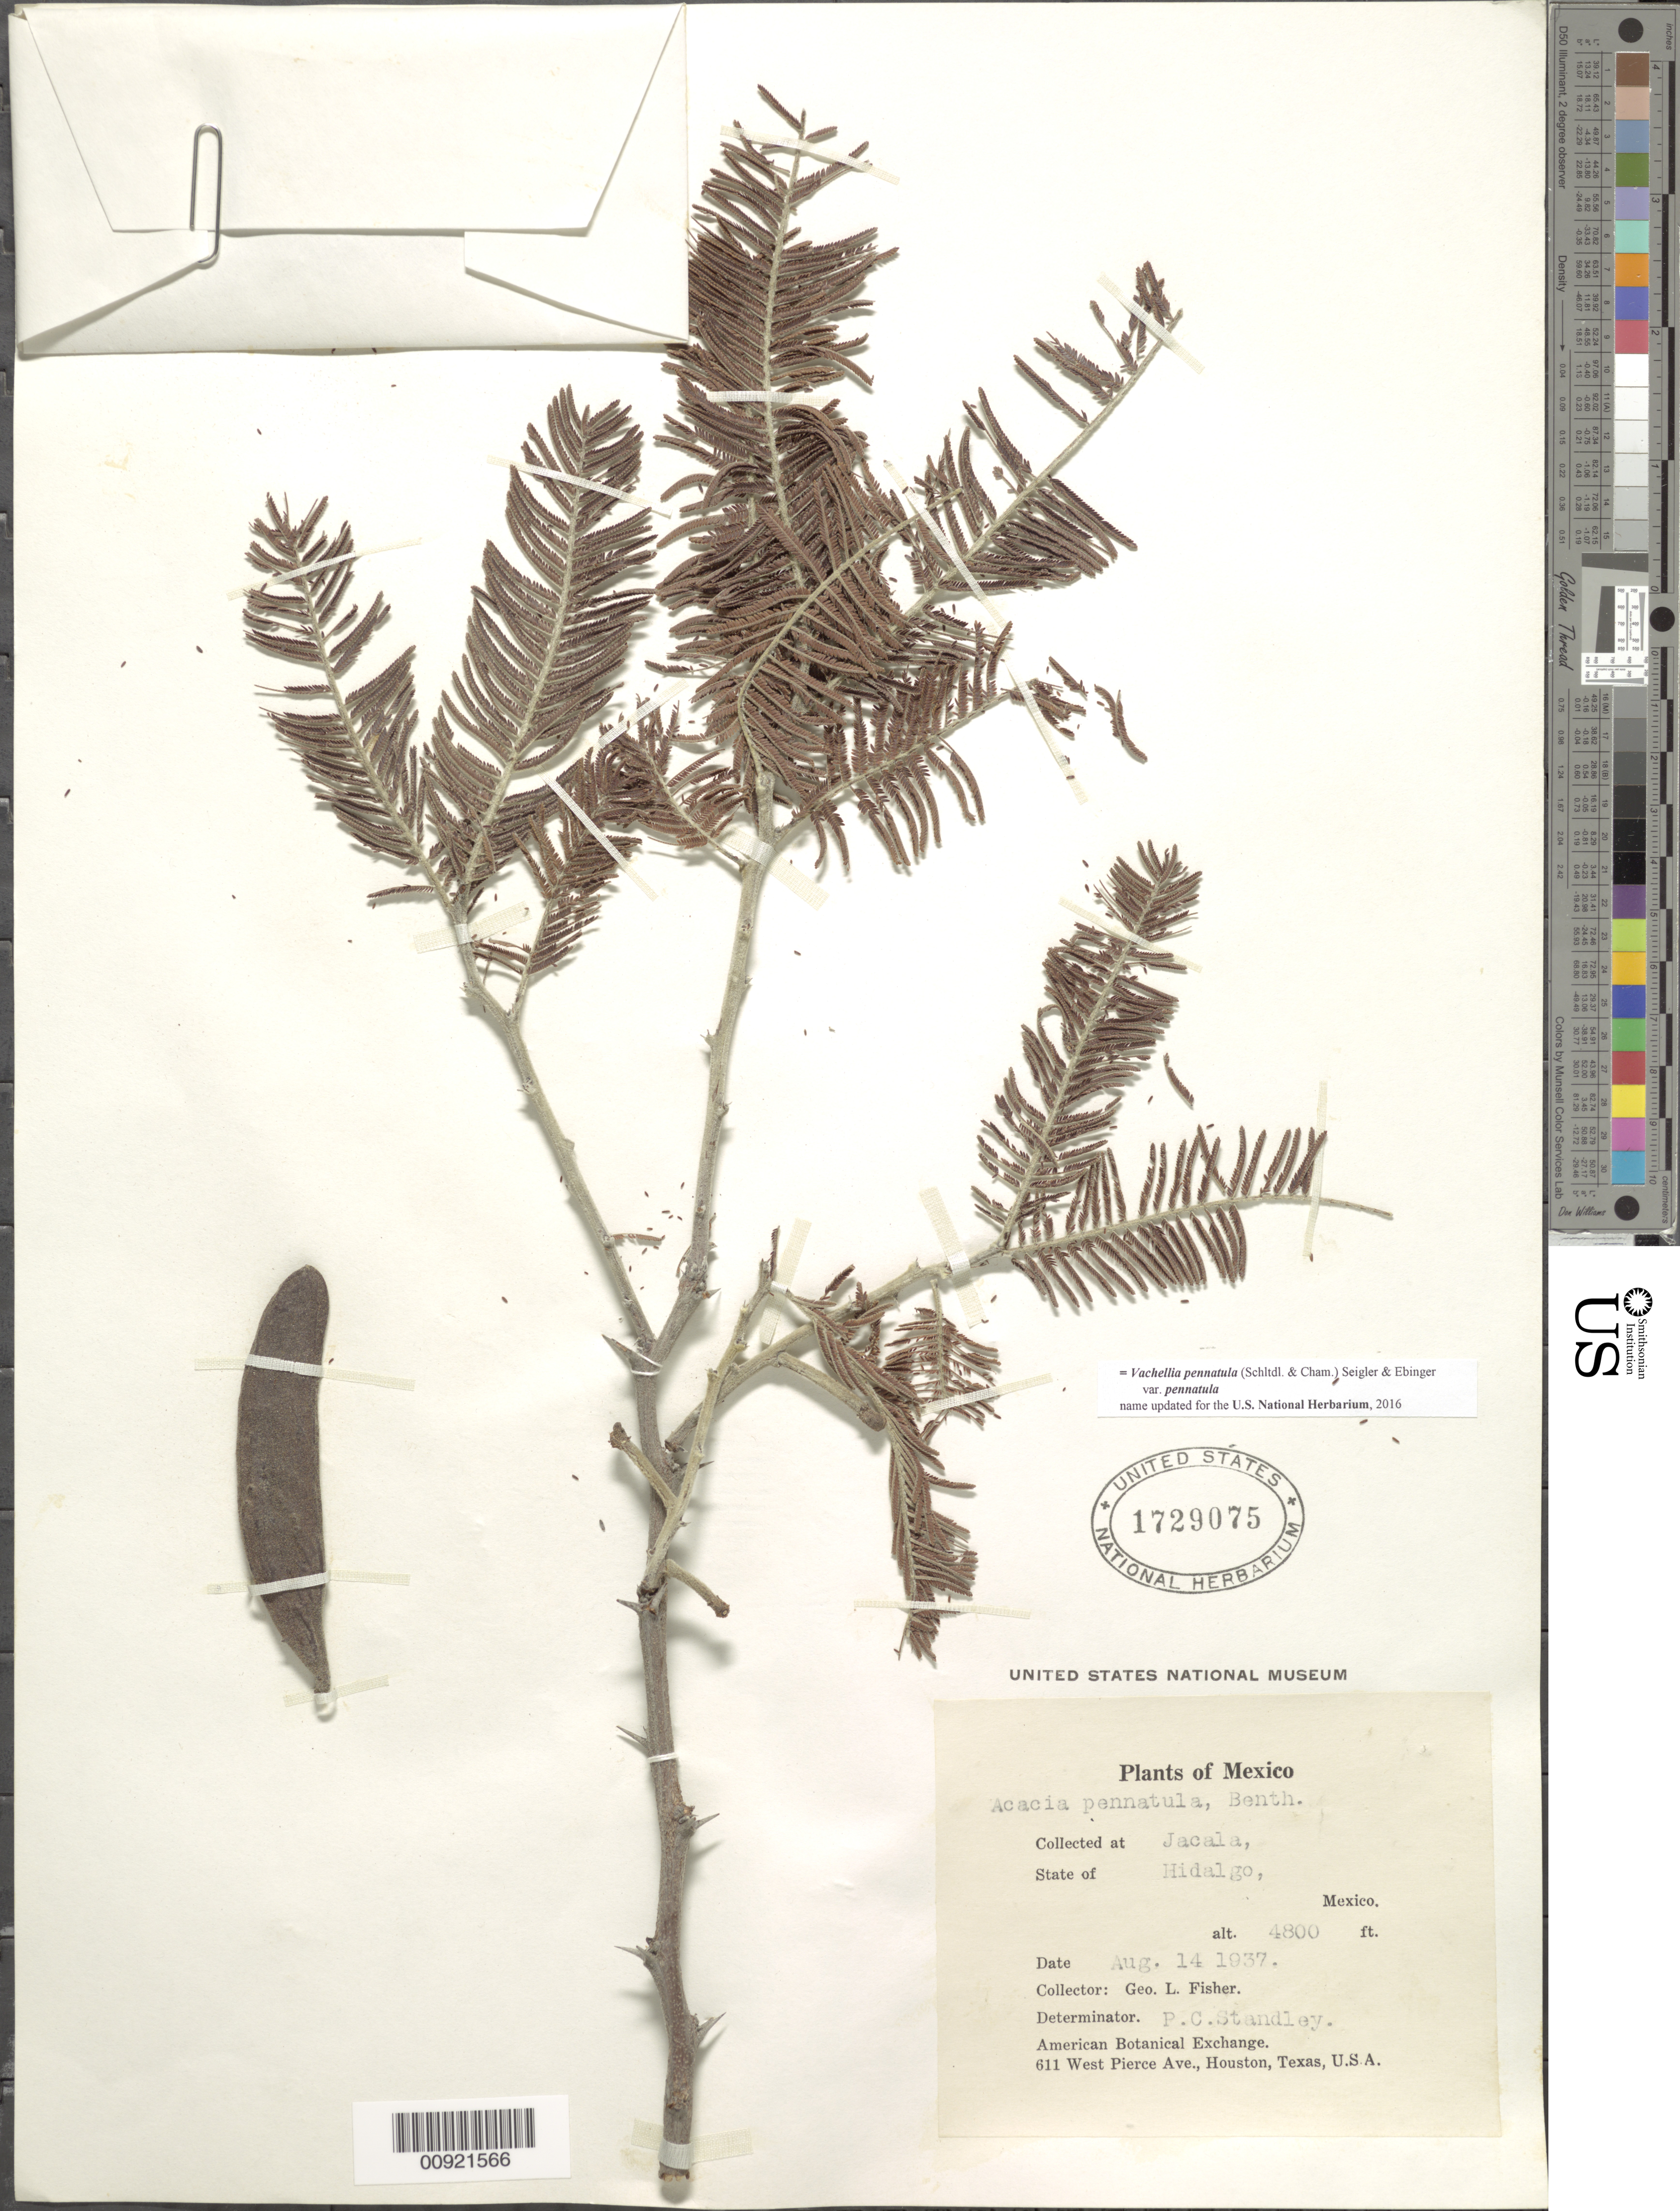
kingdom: Plantae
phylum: Tracheophyta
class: Magnoliopsida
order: Fabales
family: Fabaceae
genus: Vachellia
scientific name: Vachellia pennatula var. pennatula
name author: (Schltdl. & Cham.) Seigler & Ebinger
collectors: G. L. Fisher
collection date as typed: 14 Aug 1937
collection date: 1937-08-14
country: Mexico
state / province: Hidalgo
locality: Jacala, Hidalgo.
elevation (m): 1463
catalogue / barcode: US 1729075